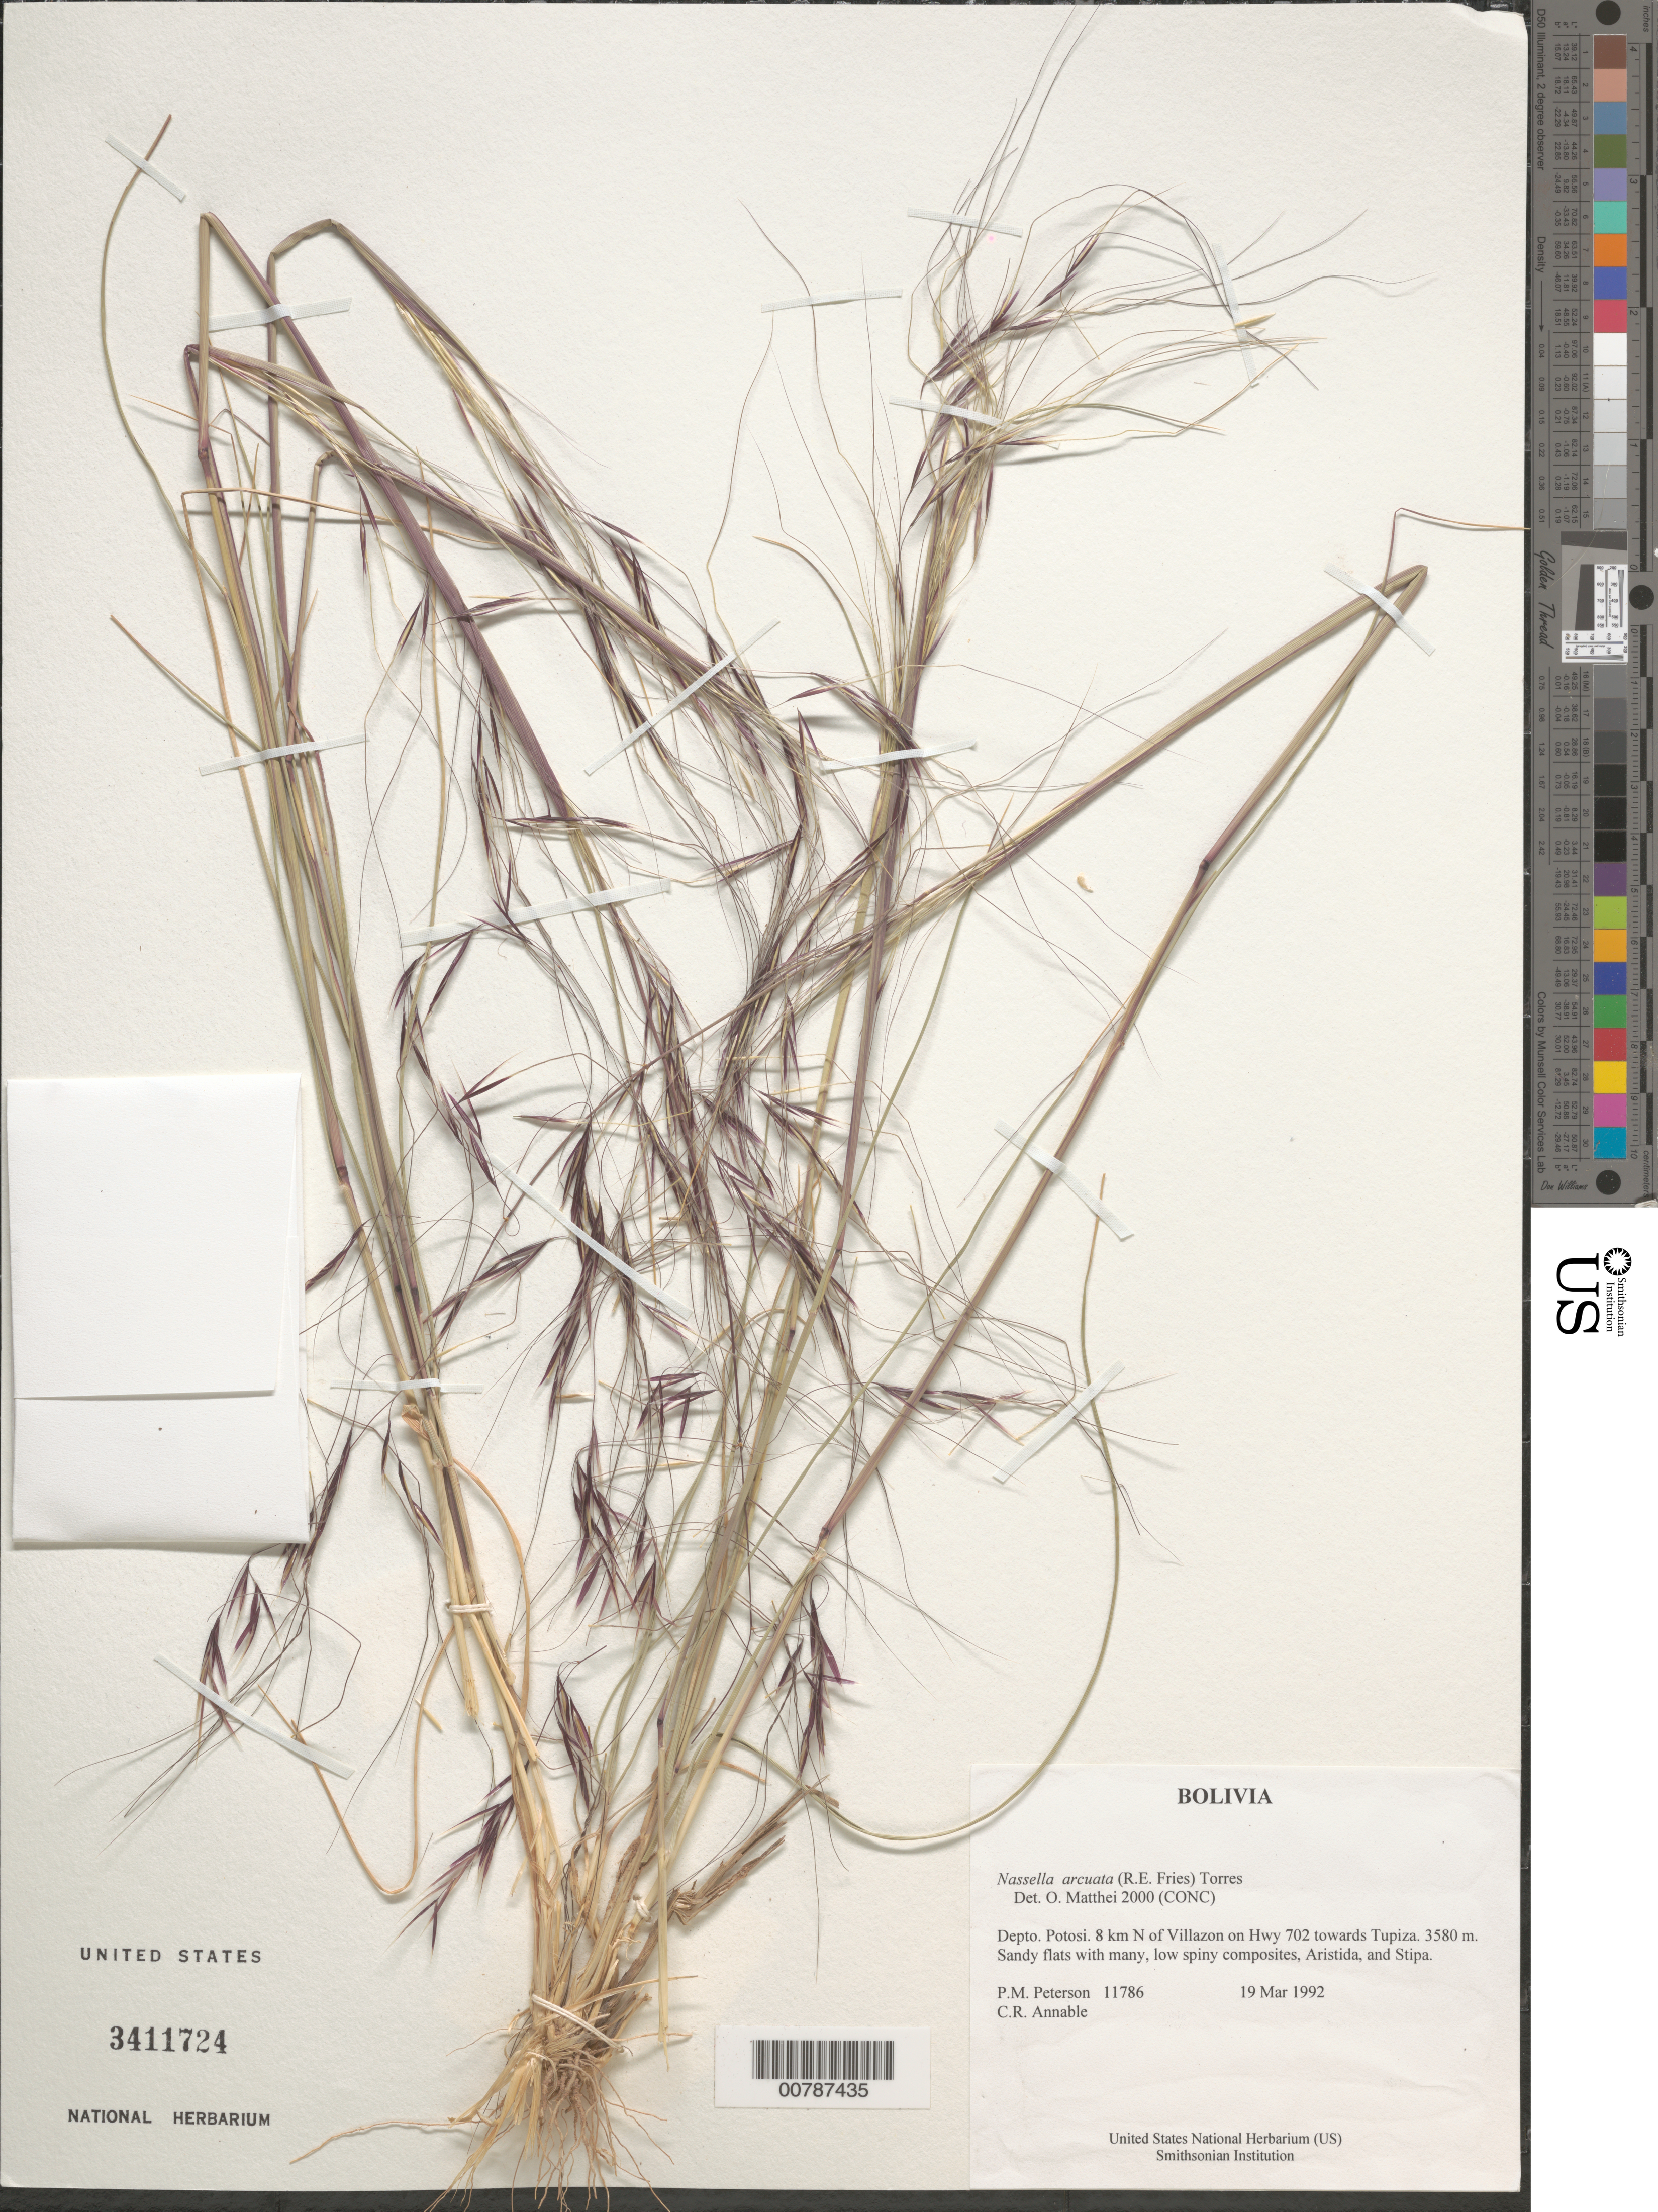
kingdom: Plantae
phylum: Tracheophyta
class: Liliopsida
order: Poales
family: Poaceae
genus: Nassella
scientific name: Nassella arcuata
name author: (R.E. Fr.) A.M. Torres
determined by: Matthei, O. R.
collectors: P. M. Peterson & C. R. Annable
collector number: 11786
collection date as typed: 19 Mar 1992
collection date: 1992-03-19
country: Bolivia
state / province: Potosi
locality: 8 km N of Villazon on Hwy 702 towards Tupiza.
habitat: Sandy flats with many, low spiny composites, Aristida, and Stipa.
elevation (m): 3580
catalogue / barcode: US 3411724